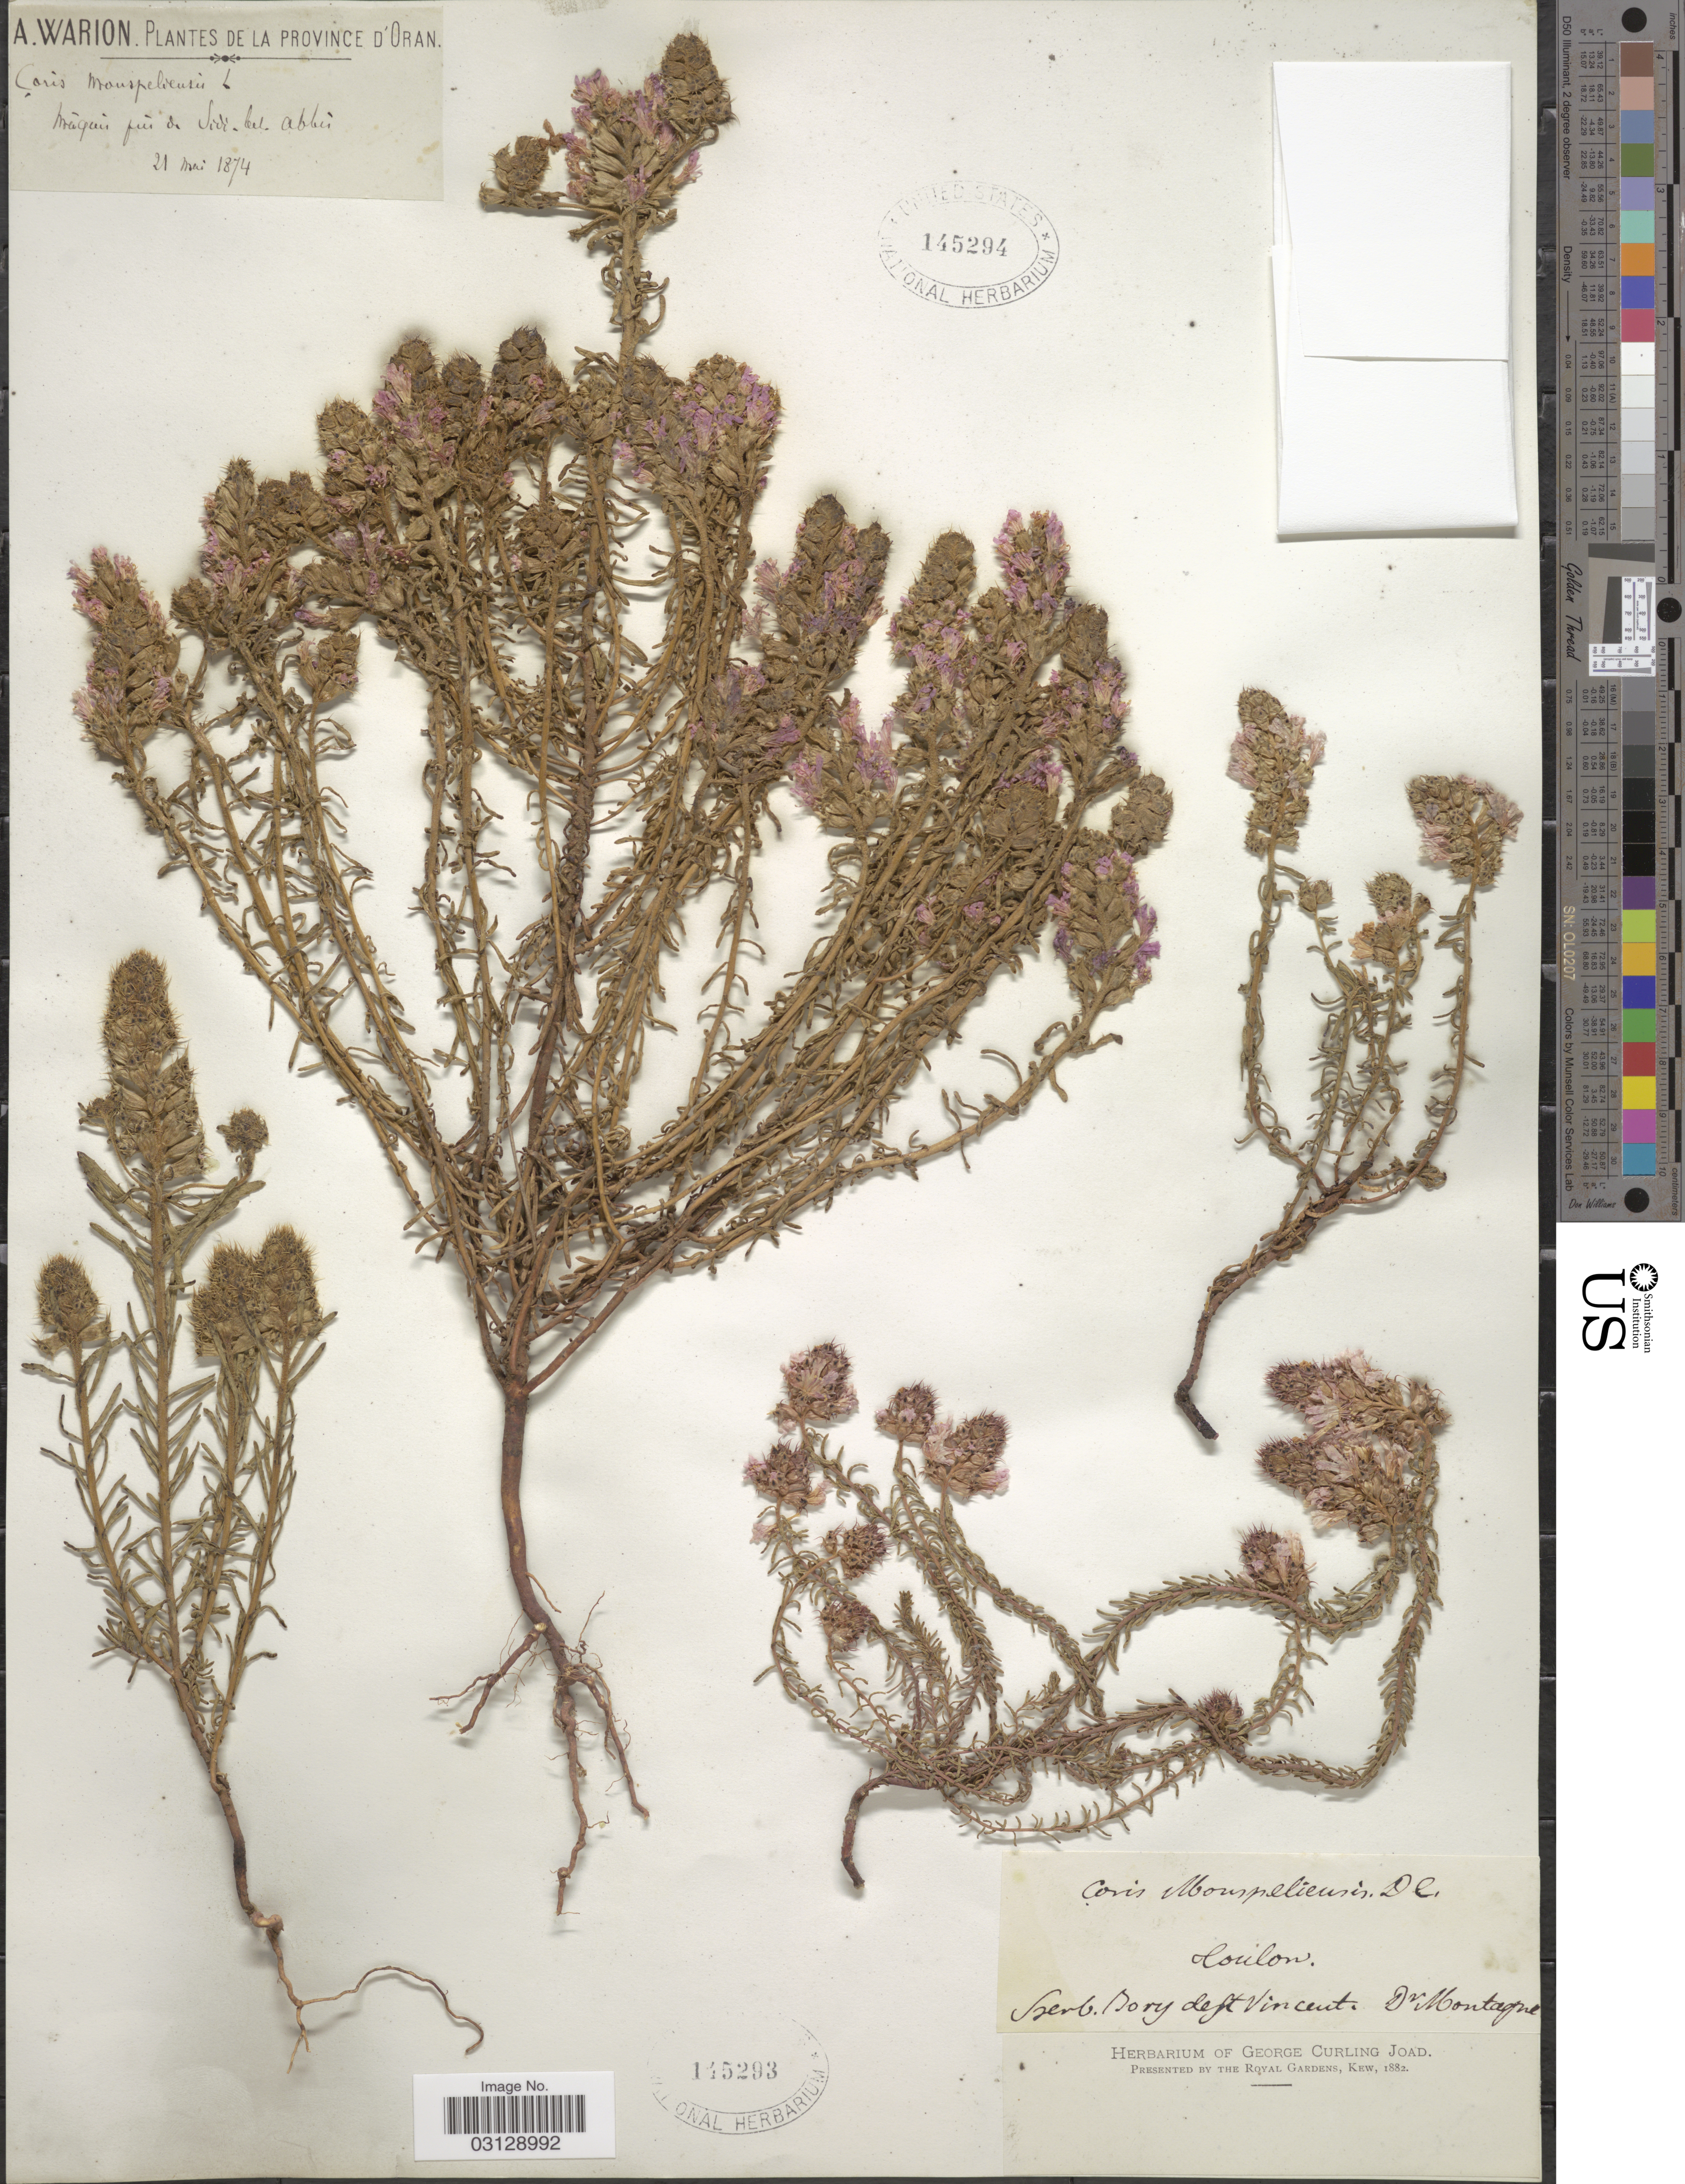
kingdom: Plantae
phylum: Tracheophyta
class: Magnoliopsida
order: Ericales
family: Primulaceae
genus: Coris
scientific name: Coris monspeliensis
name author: L.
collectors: Montagne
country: France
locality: Coulon.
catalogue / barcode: US 145293